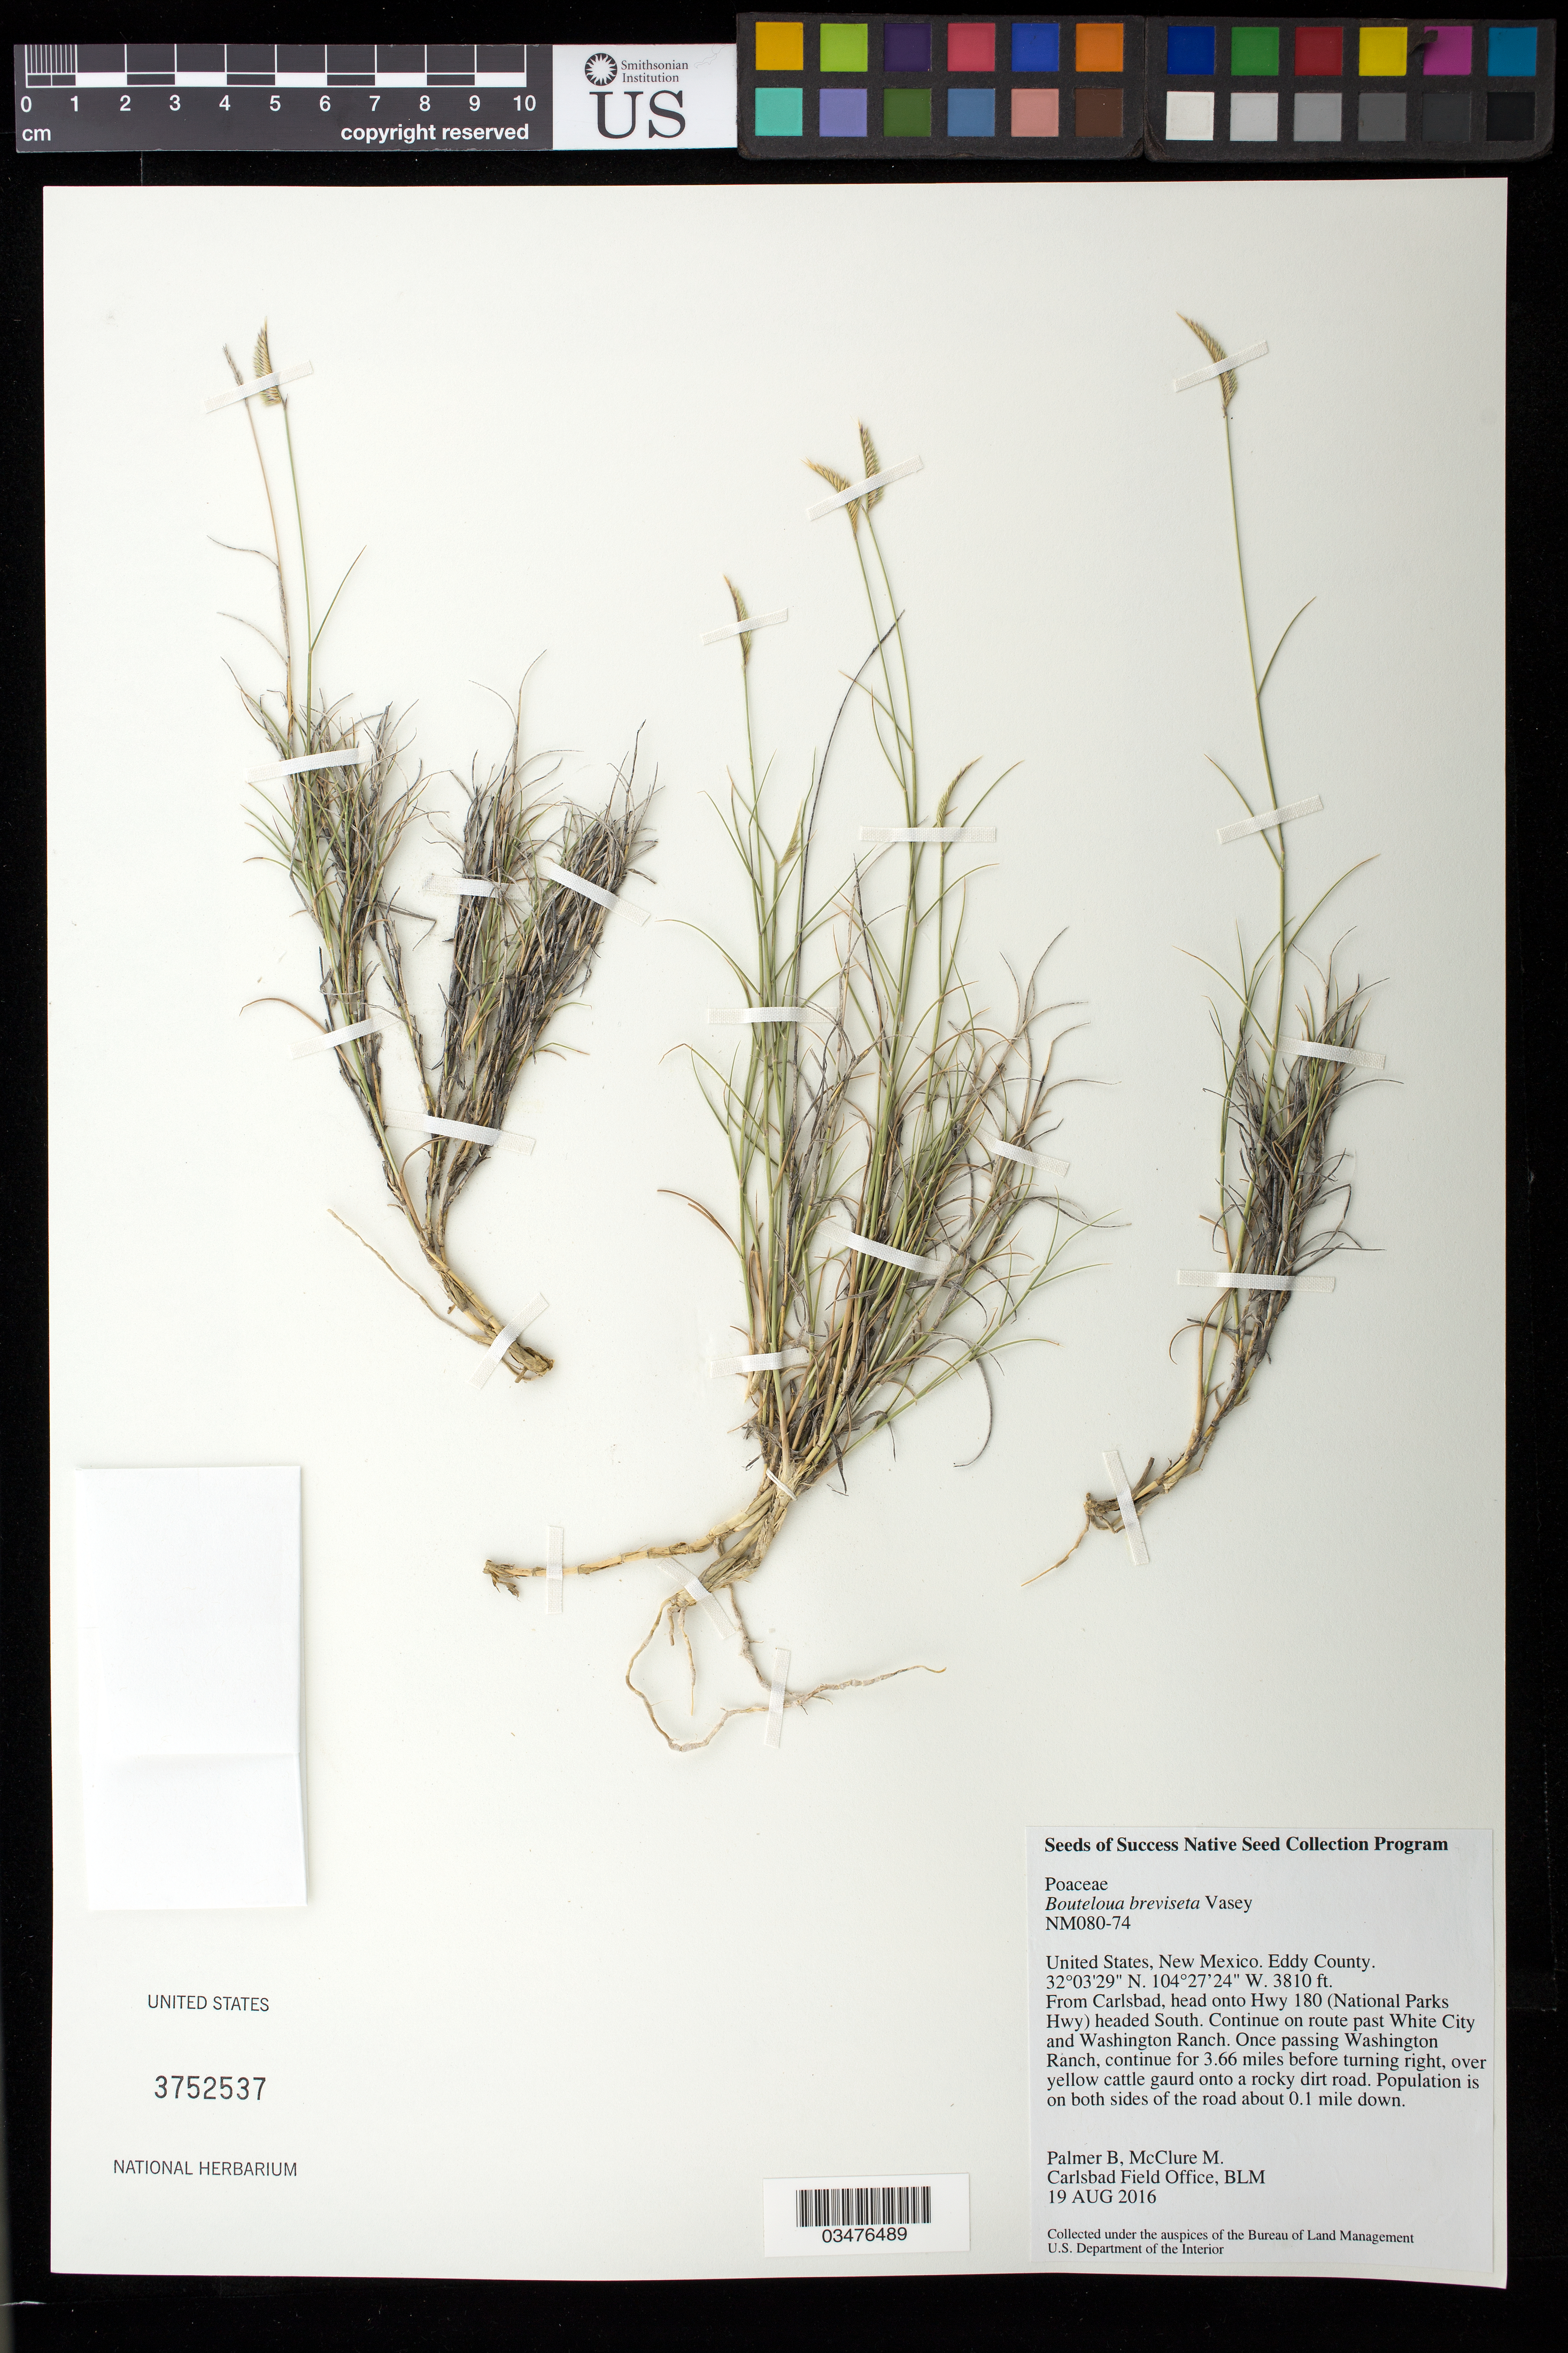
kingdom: Plantae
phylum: Tracheophyta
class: Liliopsida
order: Poales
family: Poaceae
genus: Bouteloua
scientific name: Bouteloua breviseta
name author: Vasey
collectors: B. Palmer & M. McClure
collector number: NM080-74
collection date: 2016-08-19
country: United States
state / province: New Mexico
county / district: Eddy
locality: Past White City and Washington Ranch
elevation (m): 1161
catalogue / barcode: US 3752537